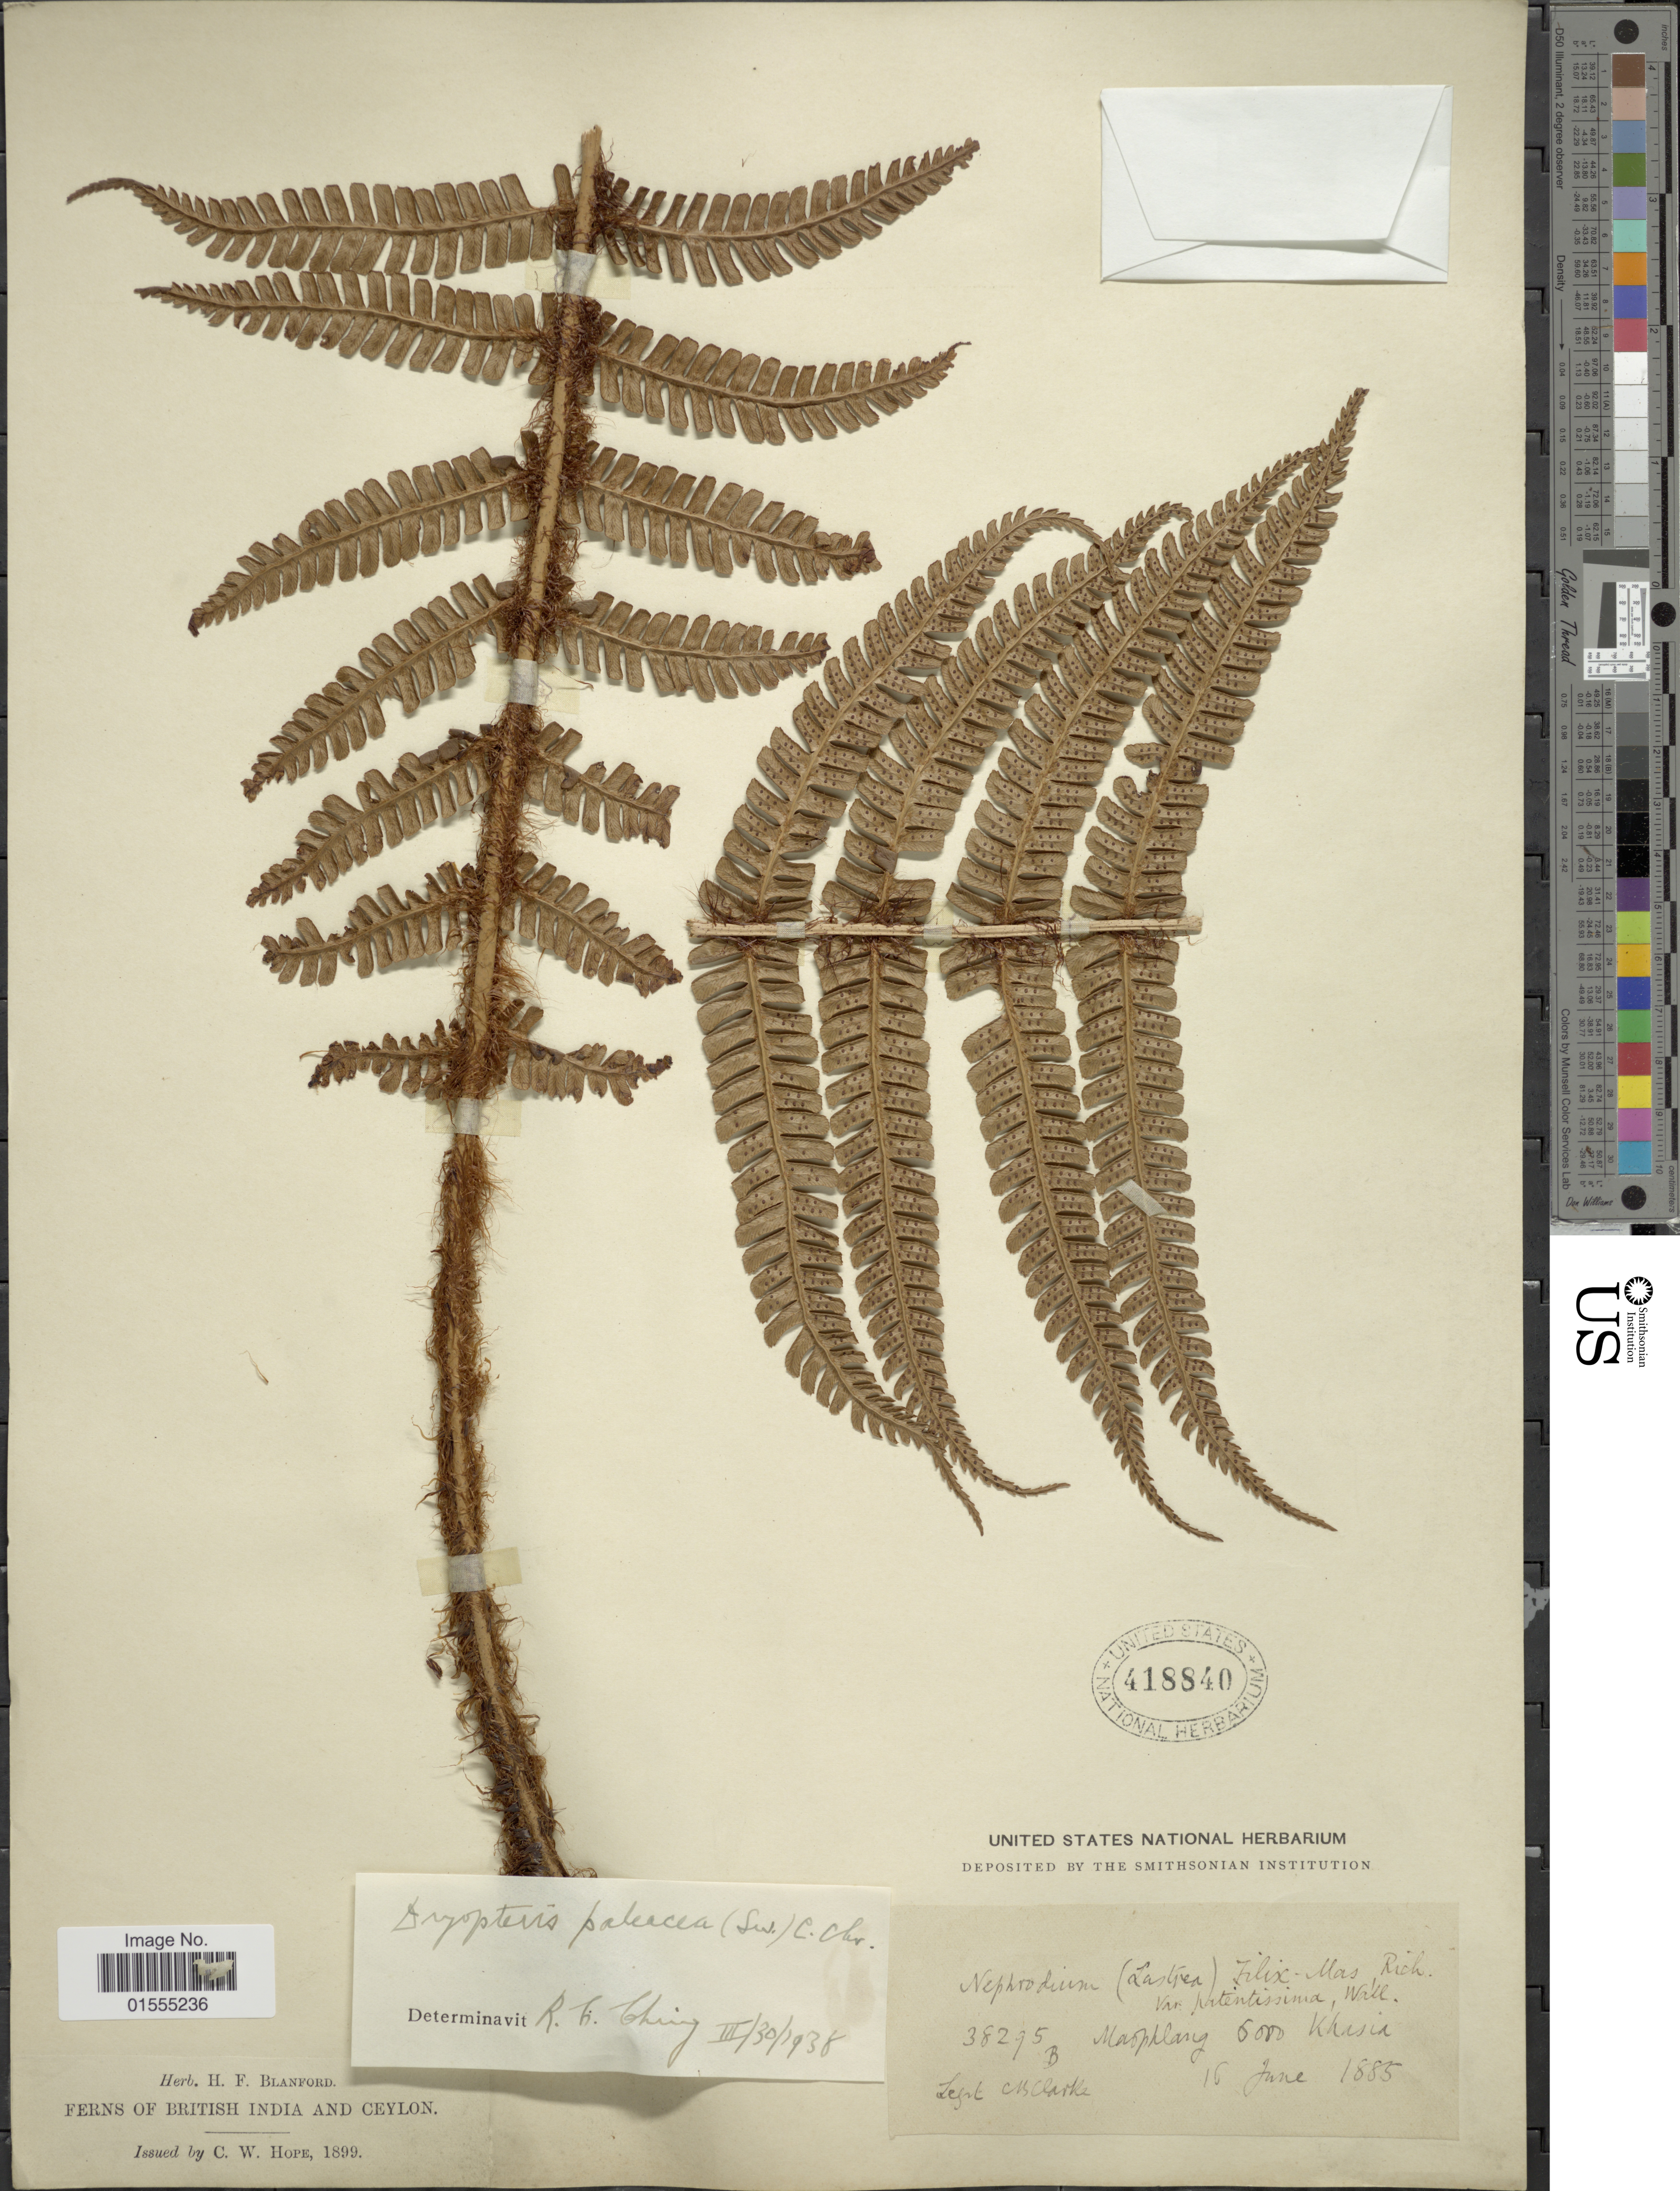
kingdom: Plantae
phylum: Tracheophyta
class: Polypodiopsida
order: Polypodiales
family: Dryopteridaceae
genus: Dryopteris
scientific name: Dryopteris wallichiana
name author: (Spreng.) Hyl.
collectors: C. B. Clarke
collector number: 38295B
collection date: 1885-06-16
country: India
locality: British India and Ceylon, Mawphlang, Khasia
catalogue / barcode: US 418840